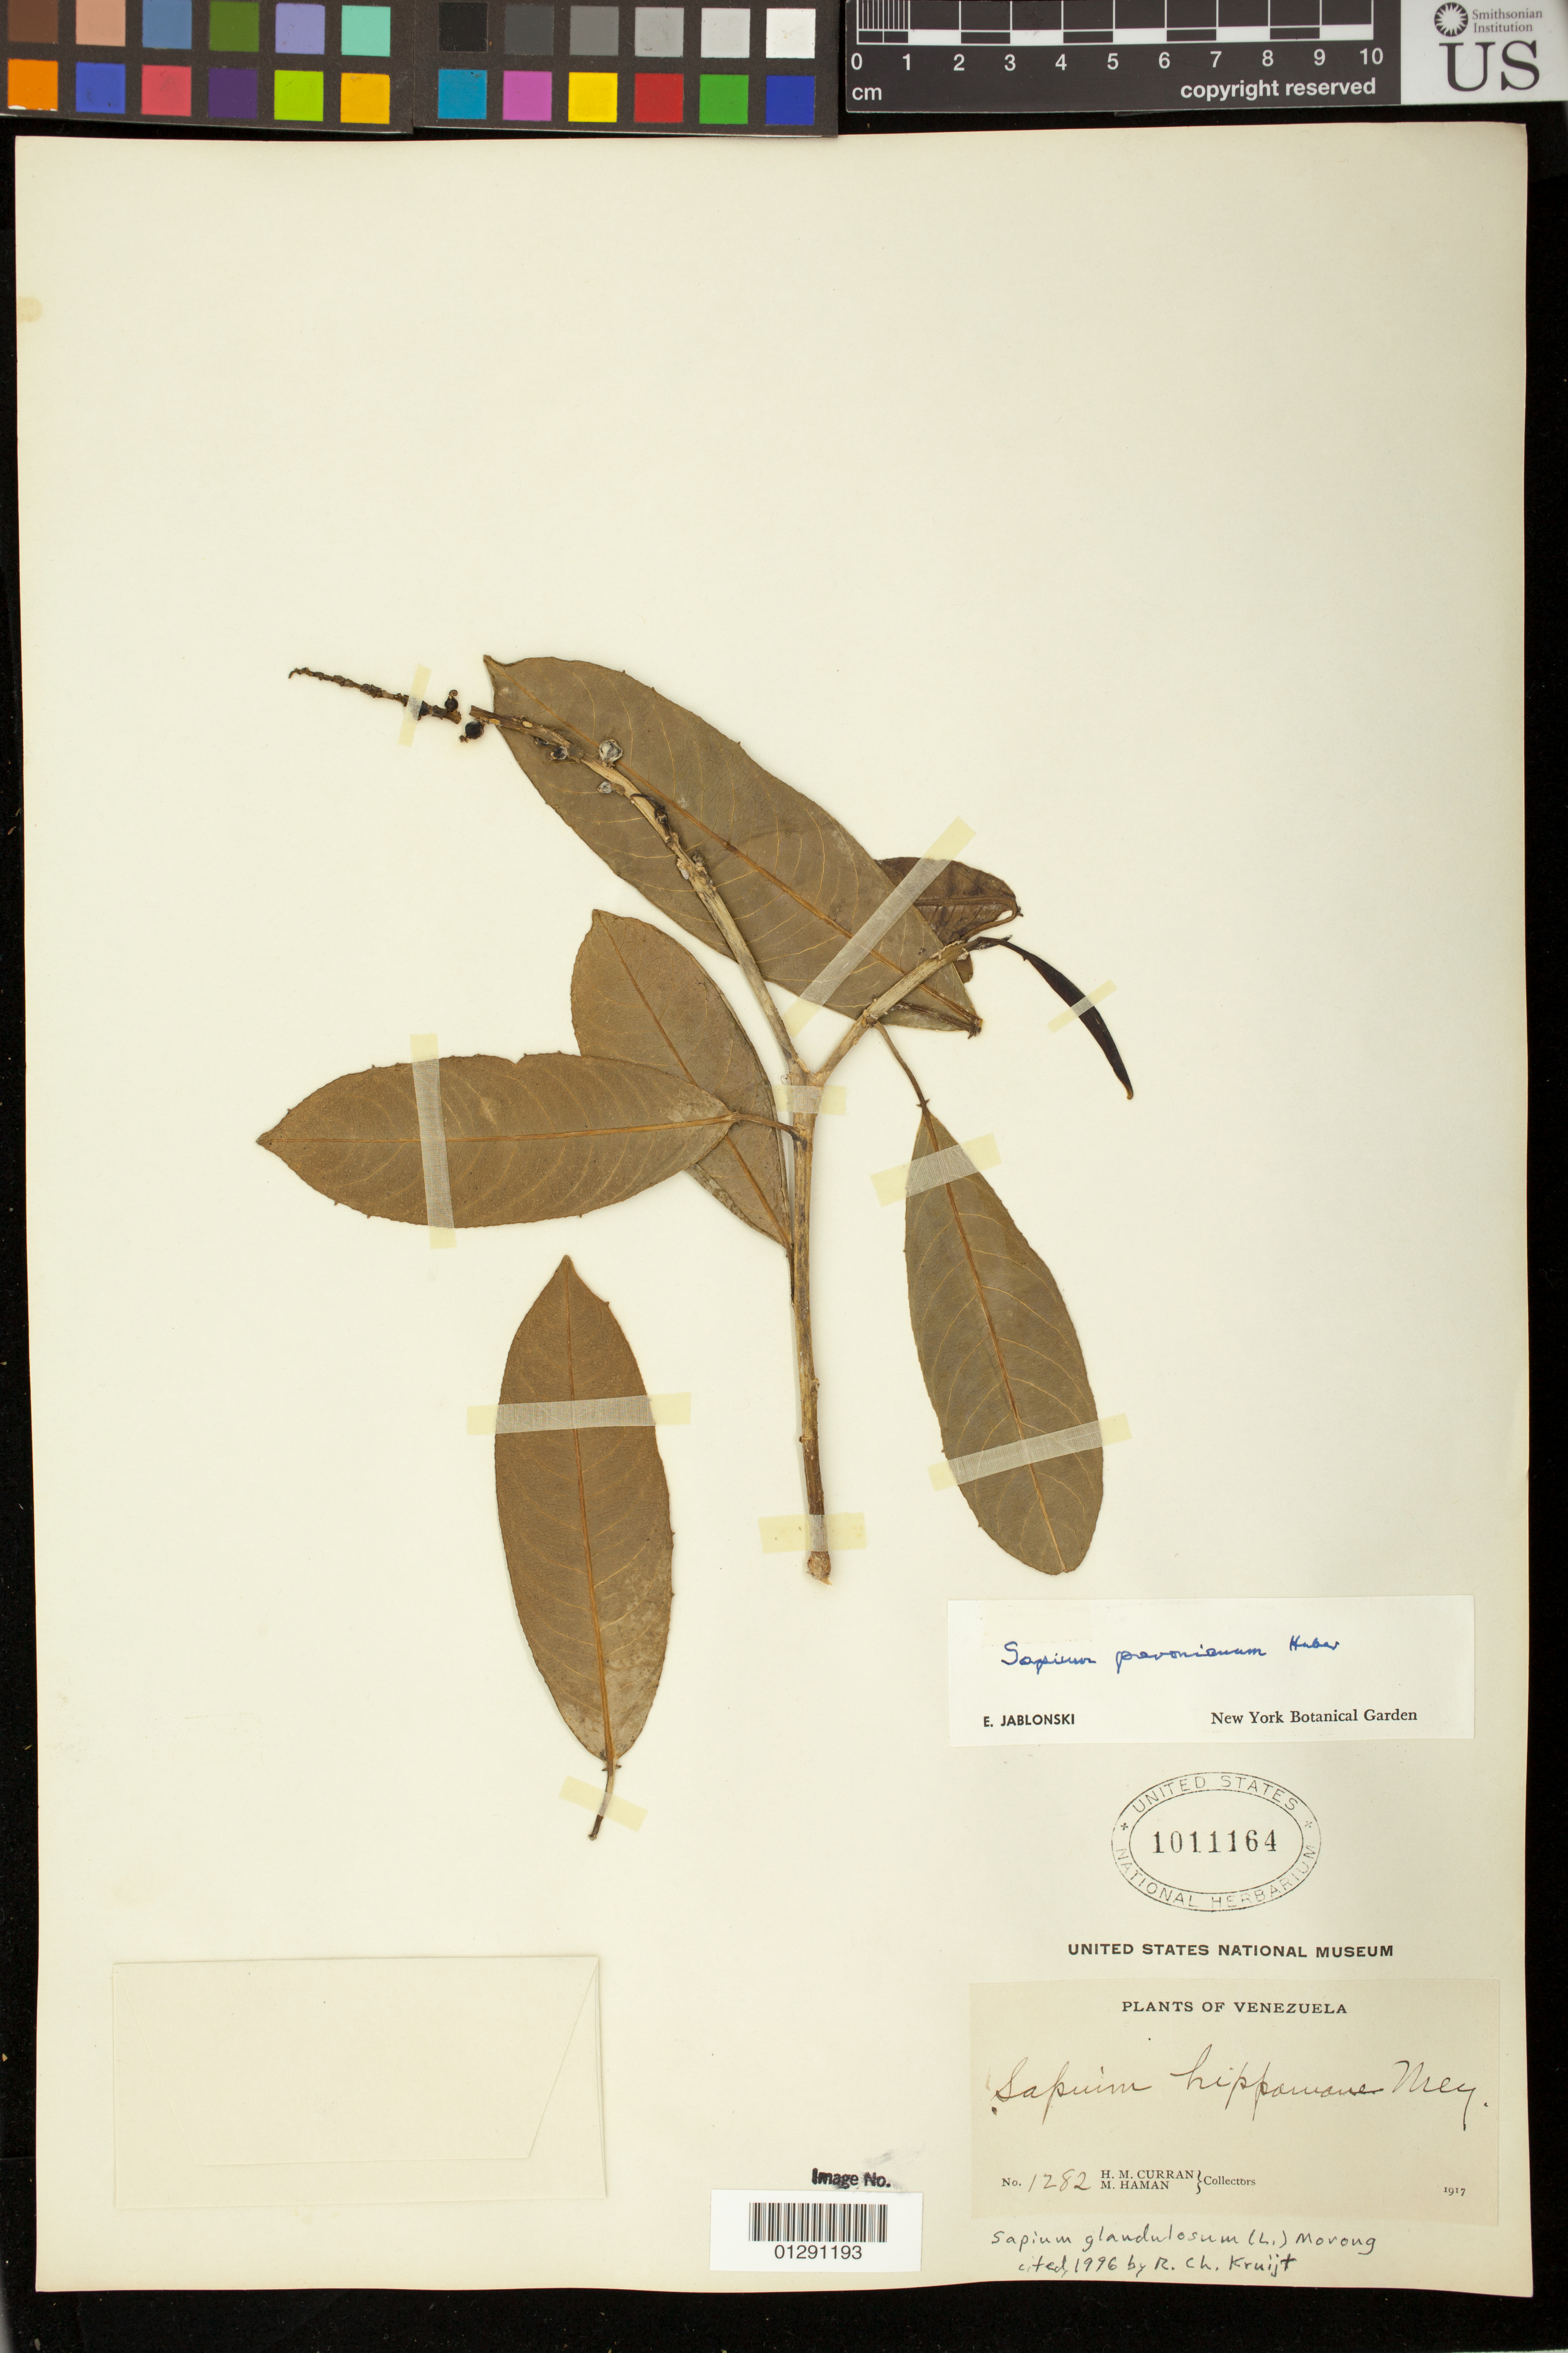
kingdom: Plantae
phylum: Tracheophyta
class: Magnoliopsida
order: Malpighiales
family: Euphorbiaceae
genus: Sapium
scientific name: Sapium glandulatum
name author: (Vell.) Pax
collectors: H. M. Curran & M. Haman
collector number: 1282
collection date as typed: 1917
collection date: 1917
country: Venezuela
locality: Near La Guaira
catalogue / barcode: US 1011164